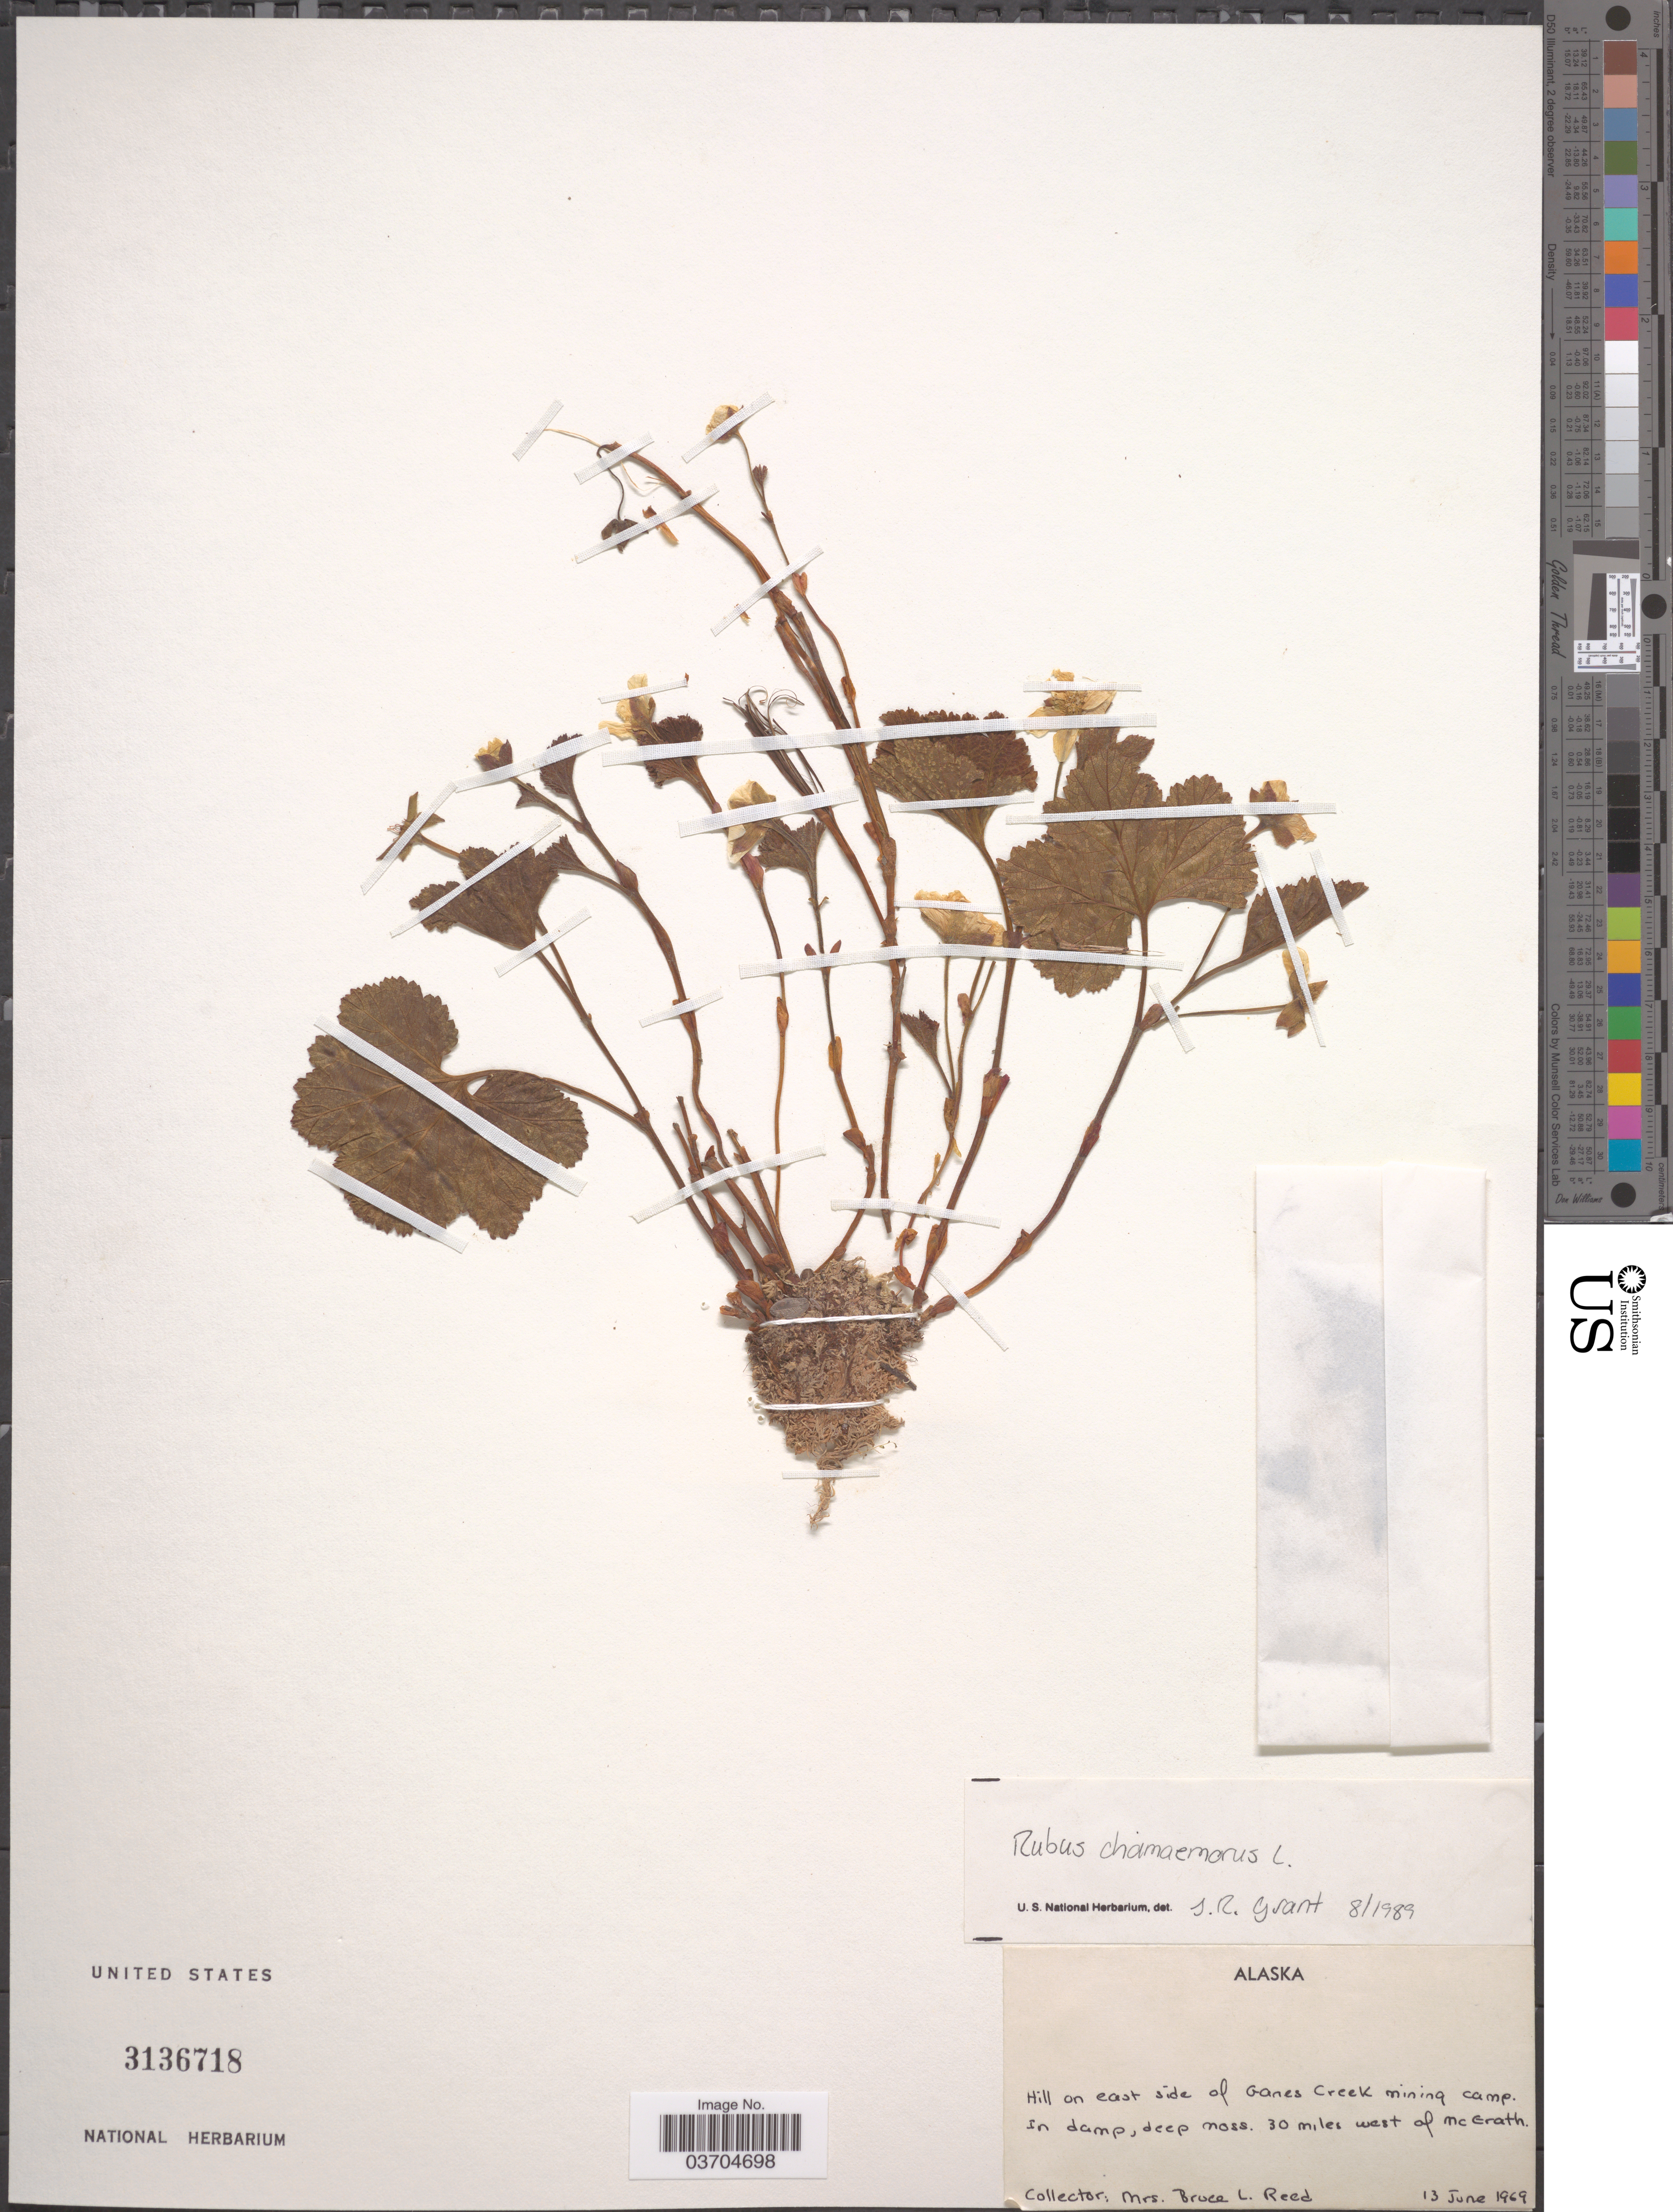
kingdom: Plantae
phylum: Tracheophyta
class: Magnoliopsida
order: Rosales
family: Rosaceae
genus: Rubus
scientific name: Rubus chamaemorus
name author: L.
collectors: B. Reed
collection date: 1969-06-13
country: United States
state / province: Alaska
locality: Hill on east side of Ganes Creek mining camp. 30 miles west of McGrath.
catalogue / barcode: US 3136718